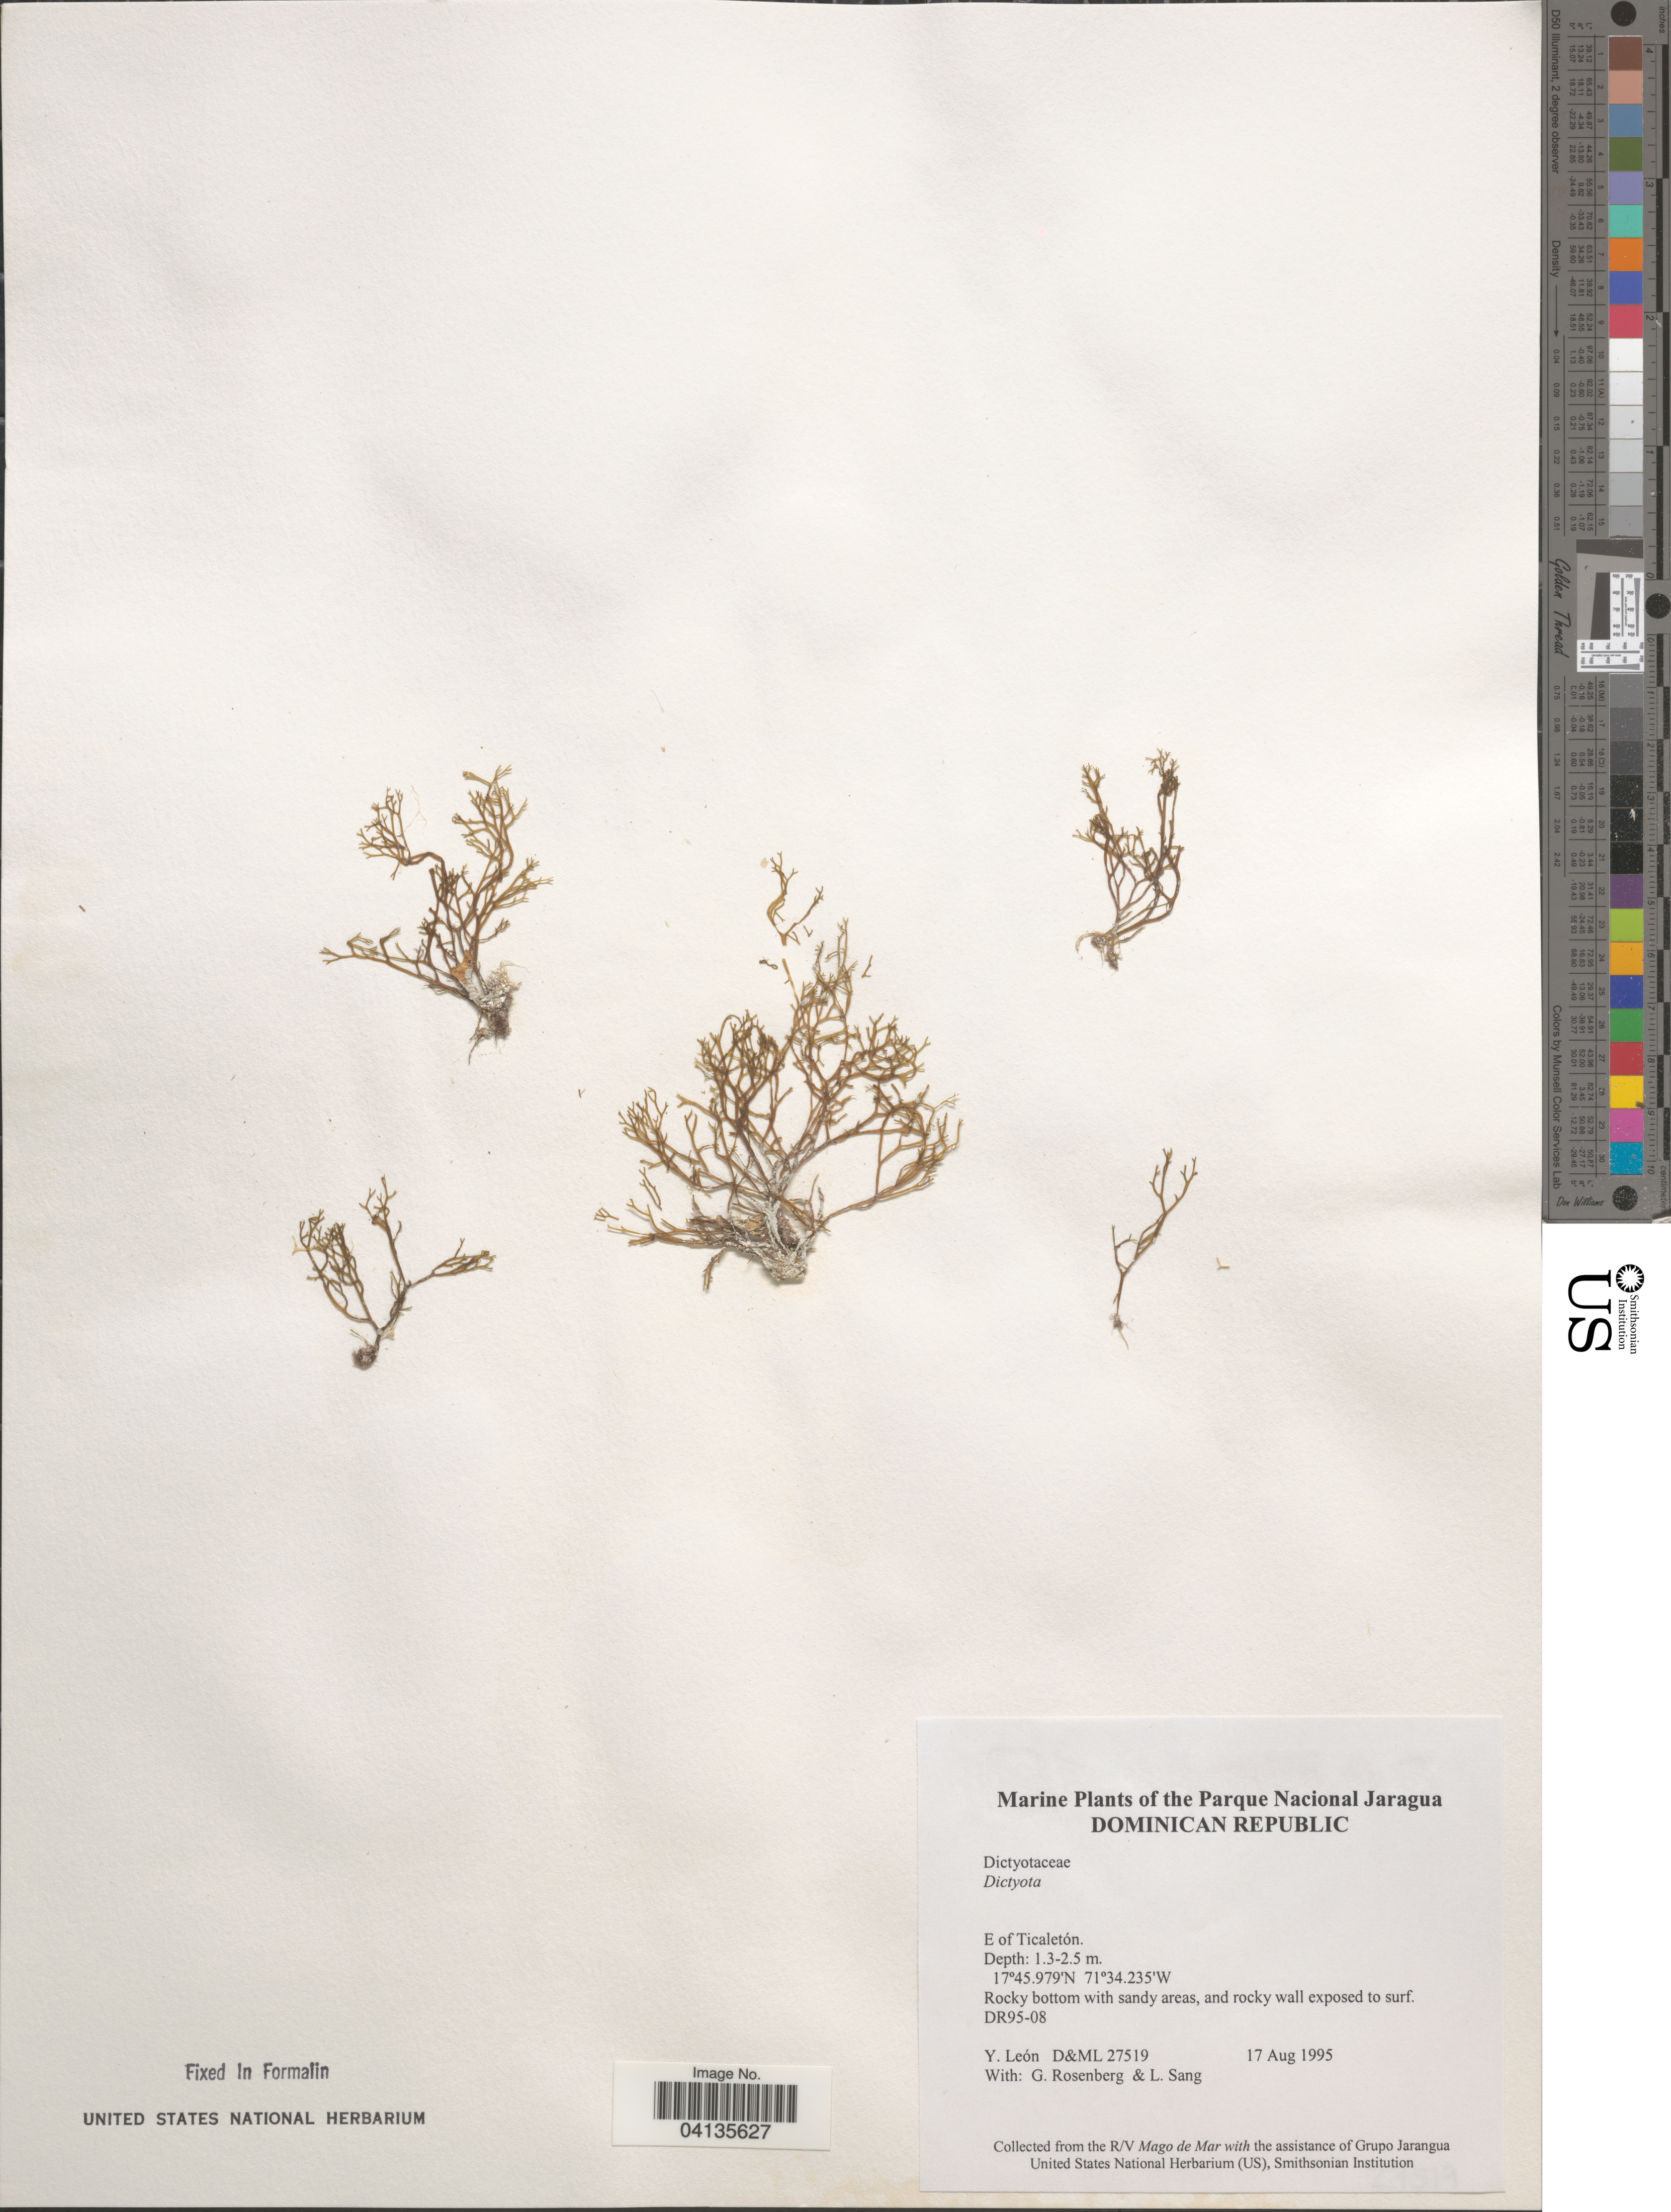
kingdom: Chromista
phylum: Ochrophyta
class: Phaeophyceae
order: Dictyotales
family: Dictyotaceae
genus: Dictyota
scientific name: Dictyota sp.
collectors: Y. León, G. Rosenberg & L. Sang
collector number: D&ML27519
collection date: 1995-08-17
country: Dominican Republic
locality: Parque Nacional Jaragua. E of Ticaletón.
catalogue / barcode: US 238521